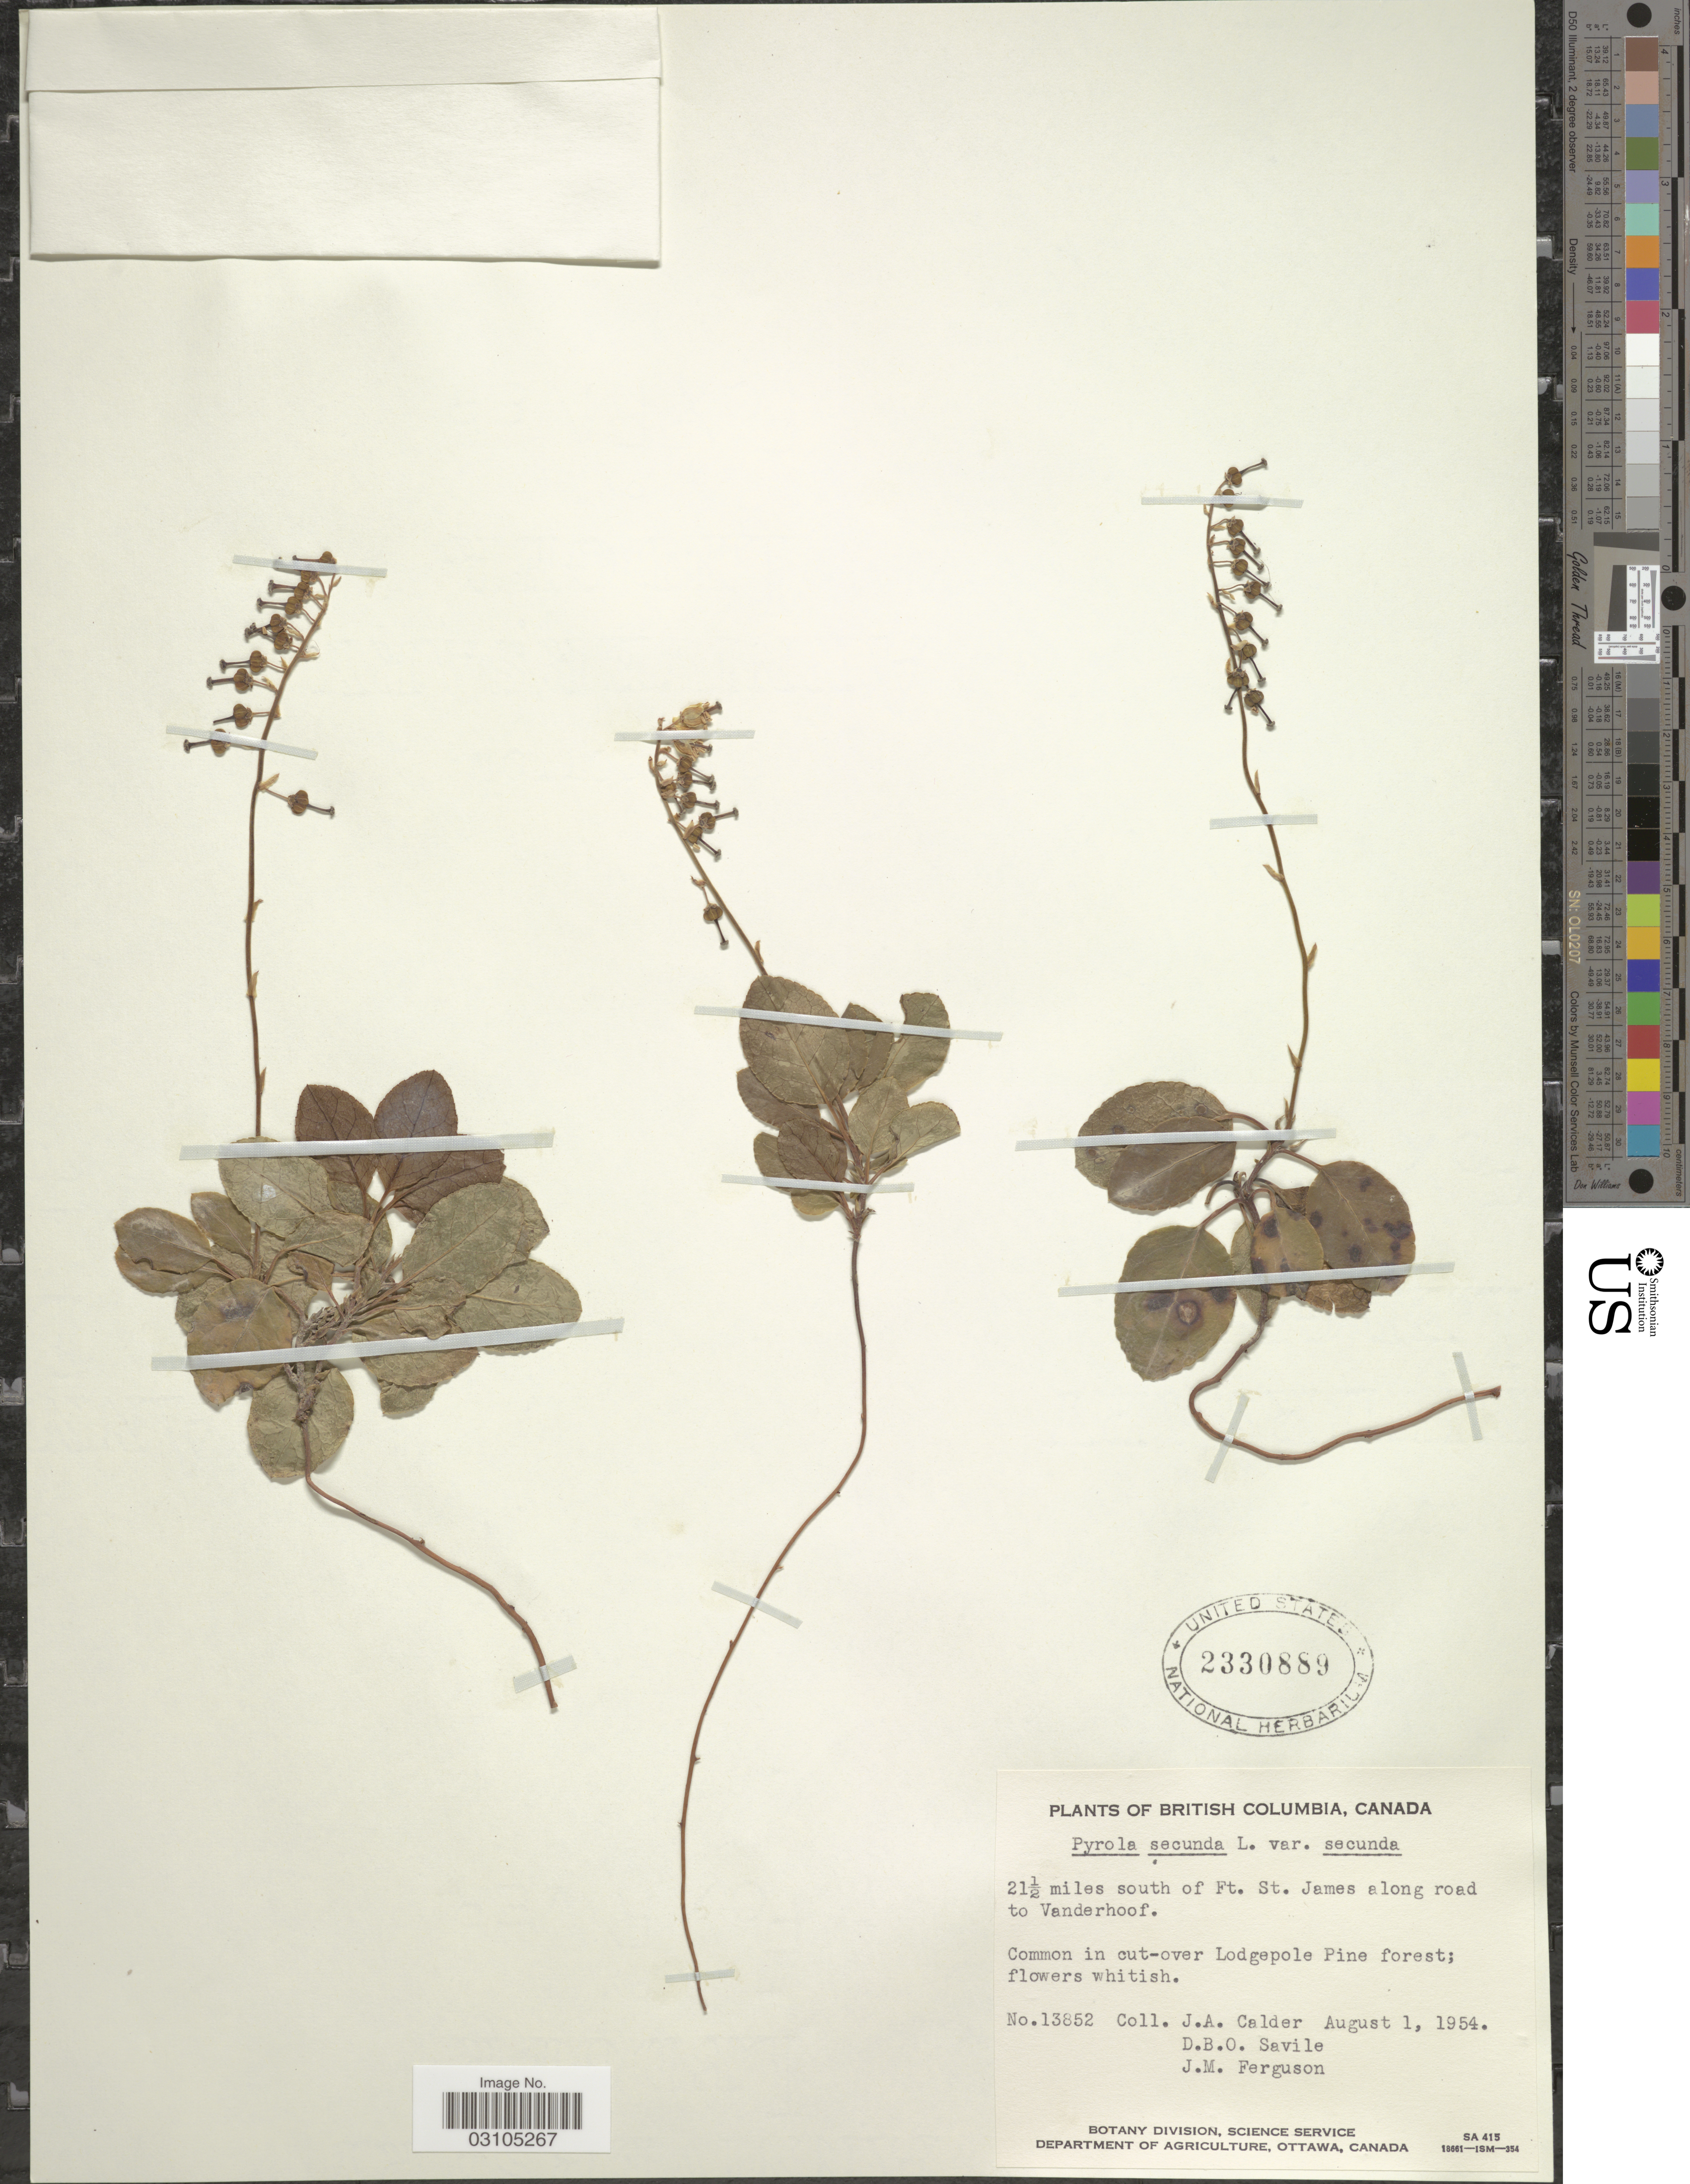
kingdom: Plantae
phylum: Tracheophyta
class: Magnoliopsida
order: Ericales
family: Ericaceae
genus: Orthilia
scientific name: Orthilia secunda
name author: (L.) House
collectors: J. A. Calder, D. Savile & J. M. Ferguson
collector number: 13852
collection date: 1954-08-01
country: Canada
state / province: British Columbia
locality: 21½ miles south of Ft. St. James along road to Vanderhoof.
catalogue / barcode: US 2330889